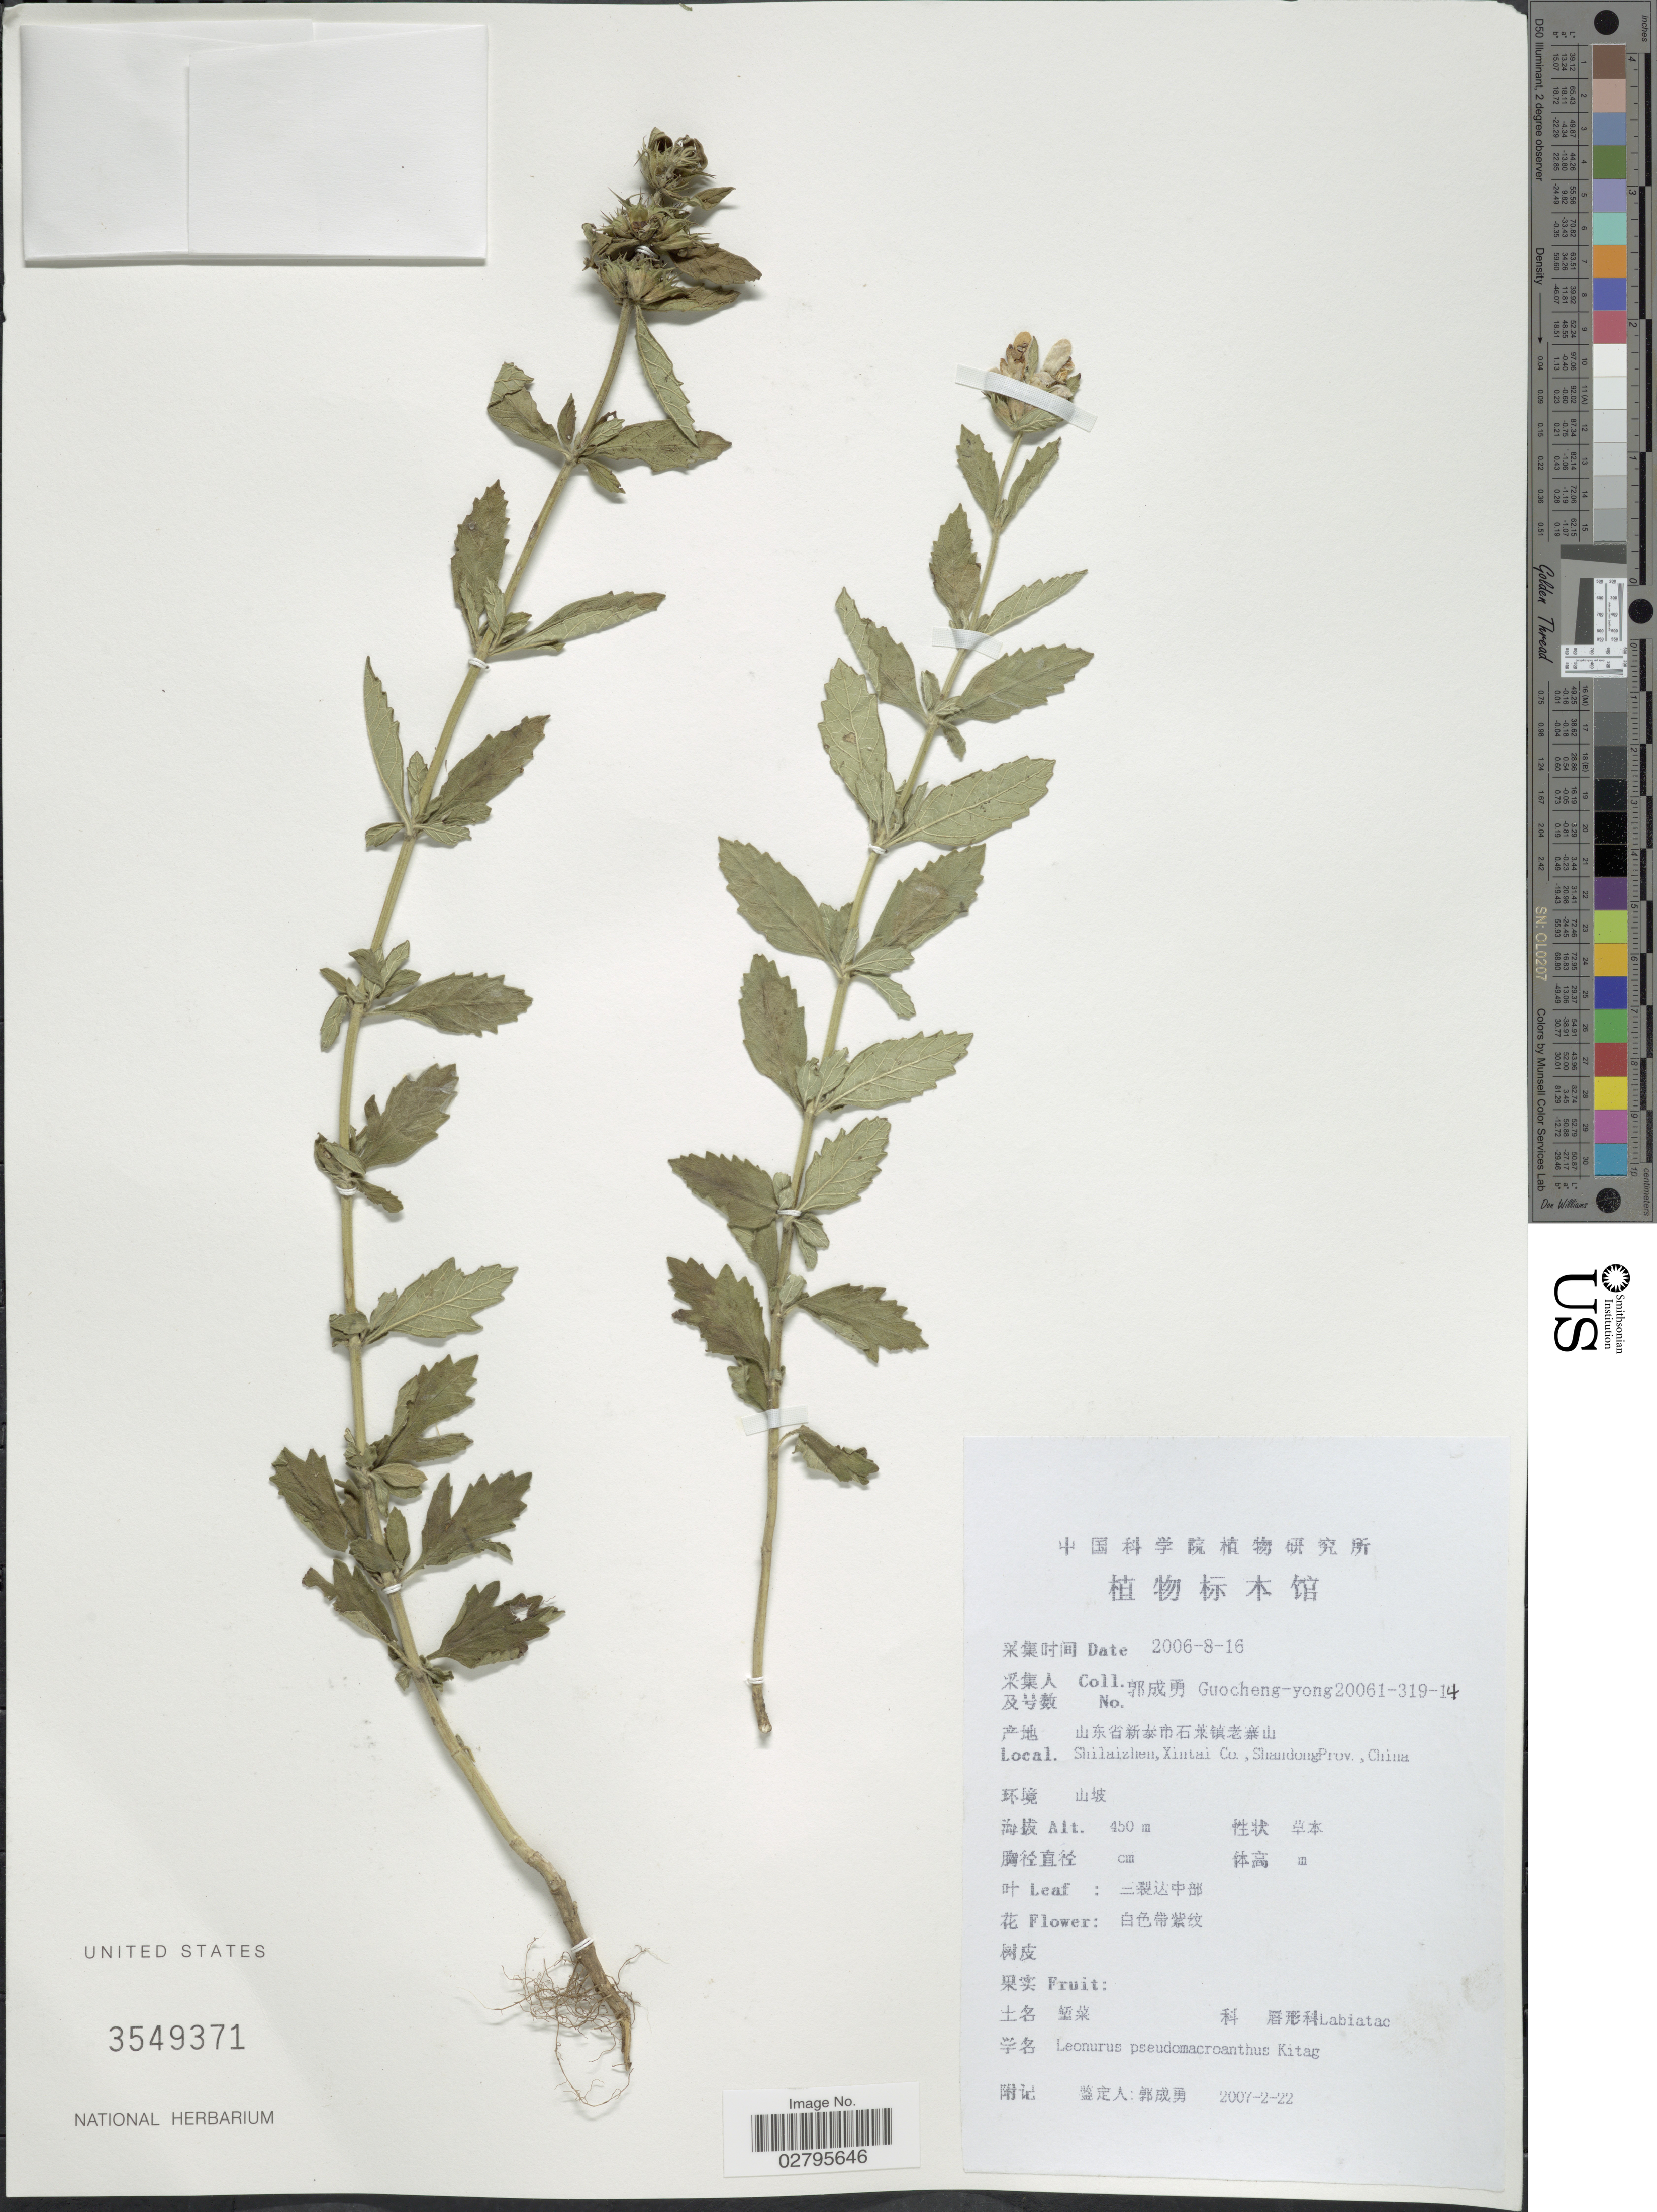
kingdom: Plantae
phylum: Tracheophyta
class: Magnoliopsida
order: Lamiales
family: Lamiaceae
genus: Leonurus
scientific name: Leonurus pseudomacranthus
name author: Kitag.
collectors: Guo cheng-yong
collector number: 20061-319-14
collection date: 2006-08-16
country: China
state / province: Shandong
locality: Shilaizhen, Xintai Co. Shandong Prov.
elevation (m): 450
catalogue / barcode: US 3549371